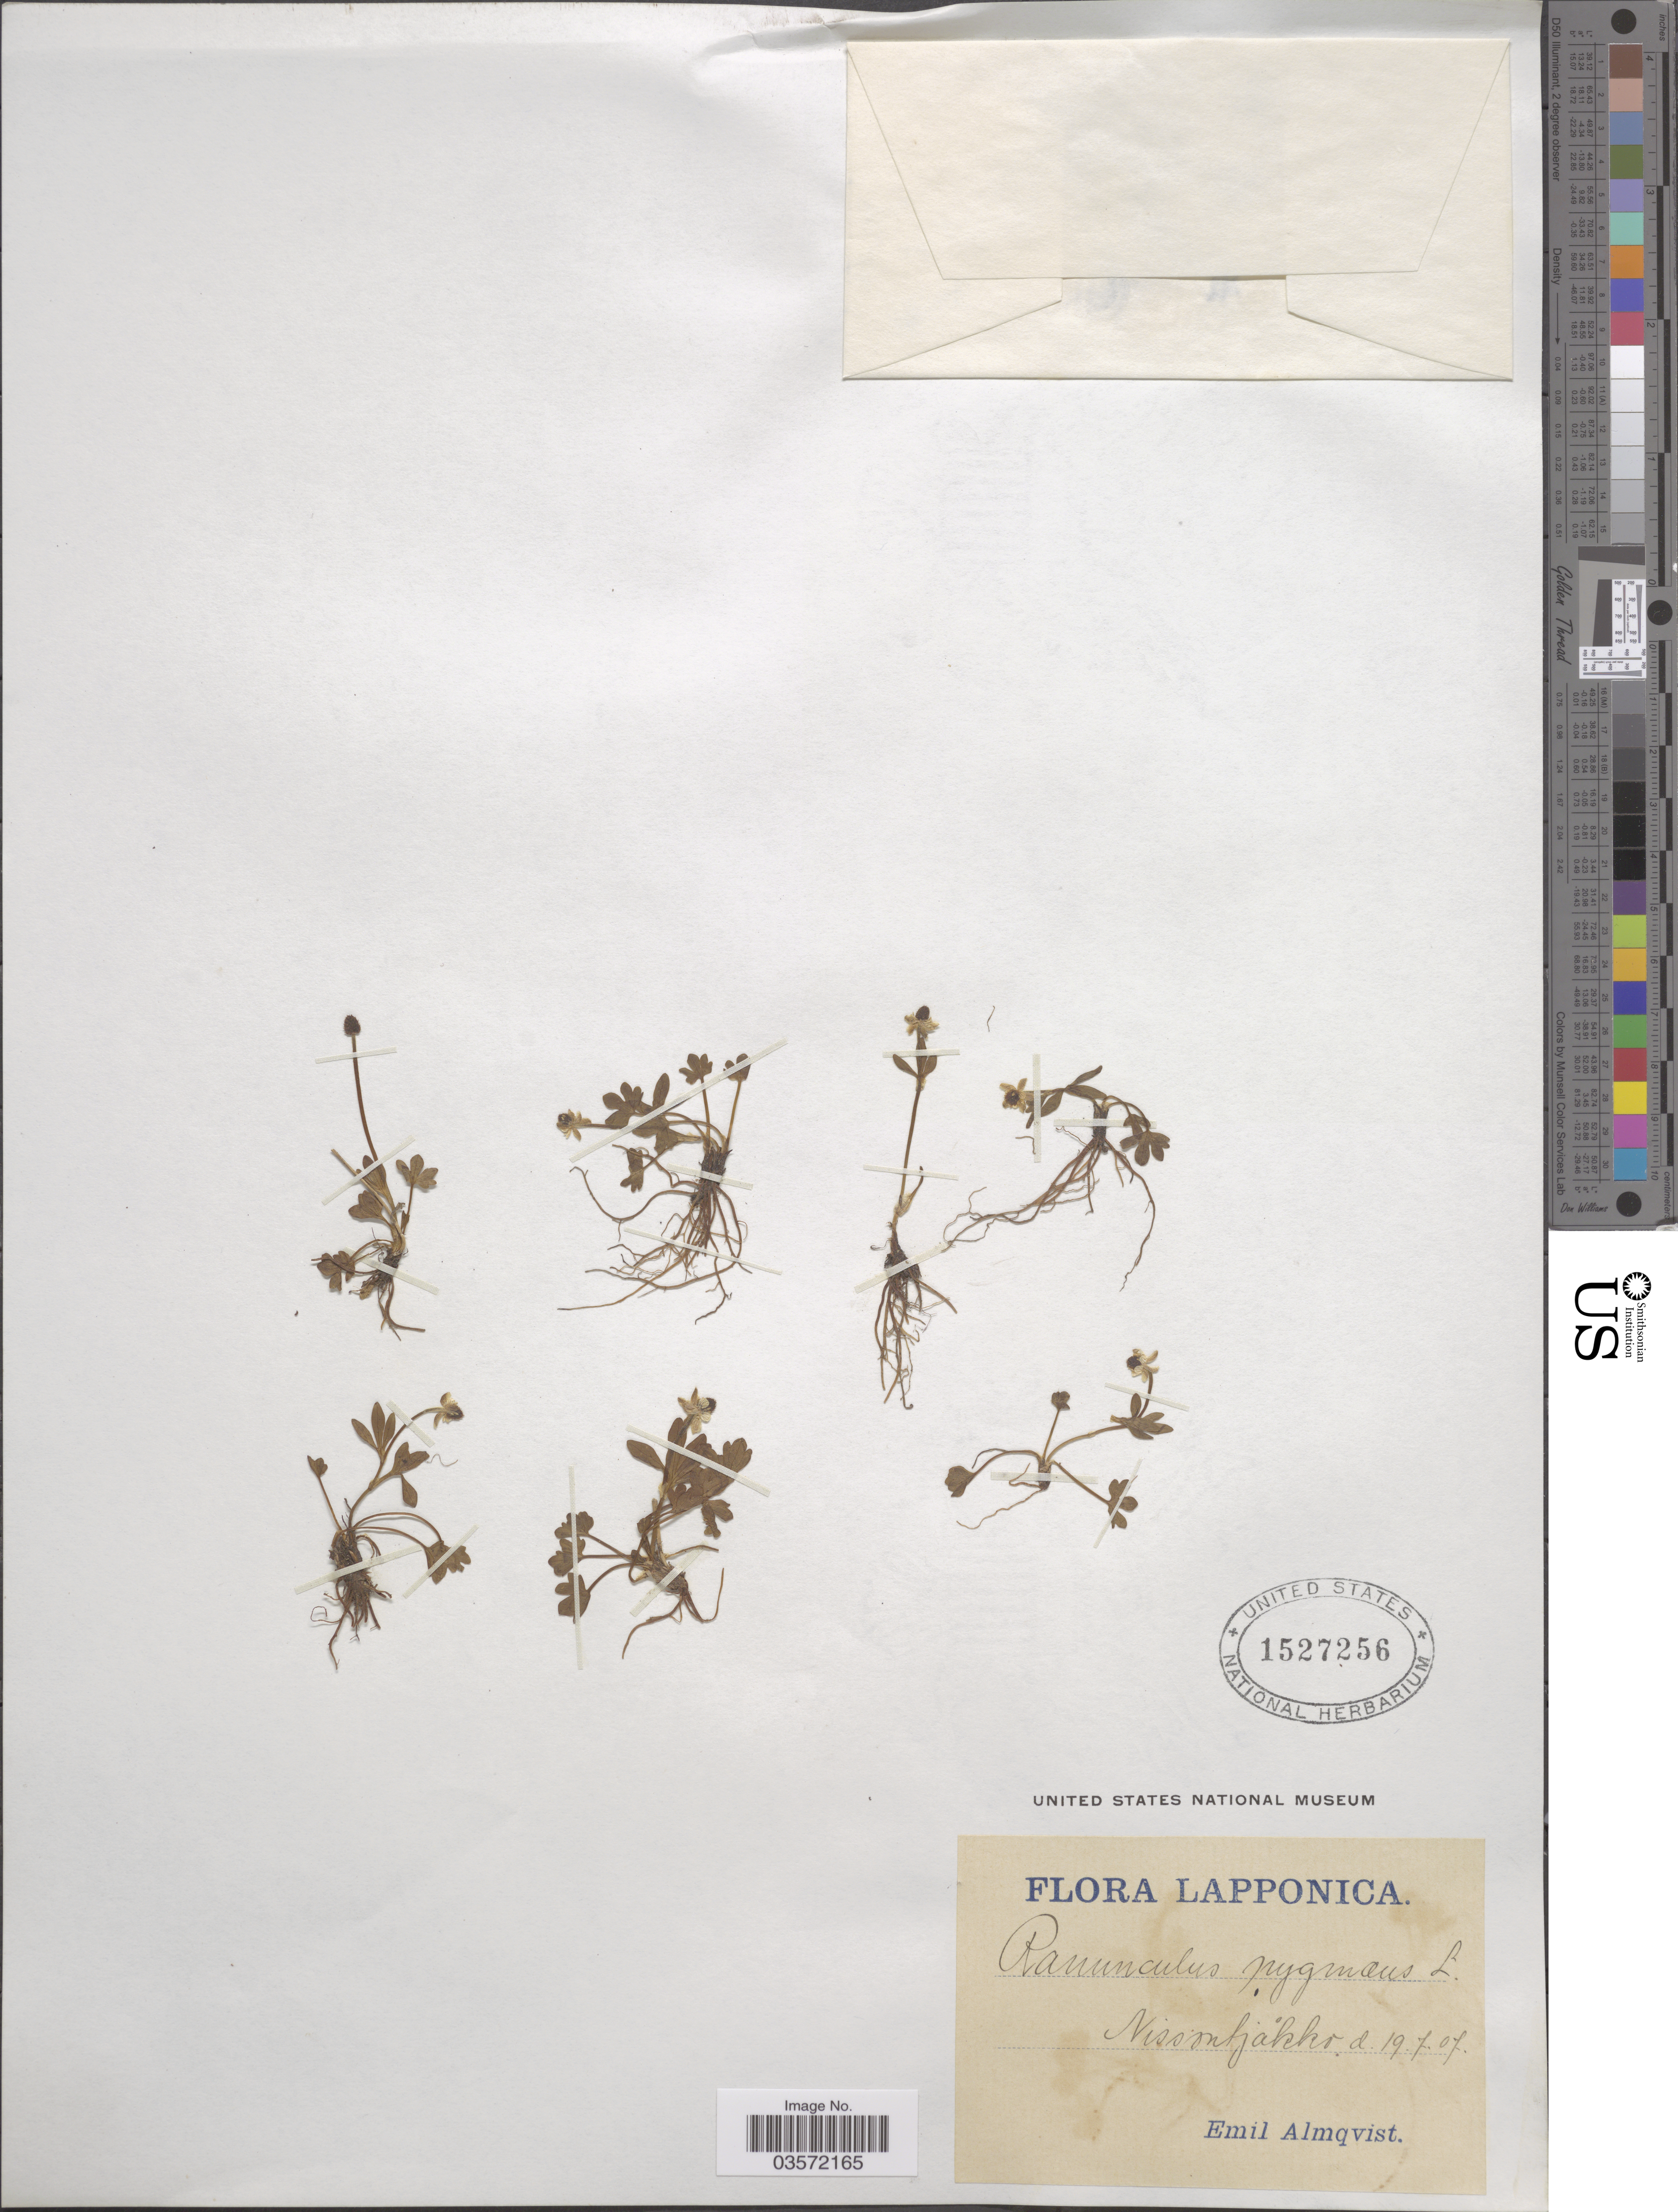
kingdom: Plantae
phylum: Tracheophyta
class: Magnoliopsida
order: Ranunculales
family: Ranunculaceae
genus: Ranunculus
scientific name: Ranunculus pygmaeus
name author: Wahlenb.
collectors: E. Almqvist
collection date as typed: Transcribed d/m/y: 19/7/7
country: Sweden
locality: Lapponica. Nissontjakko.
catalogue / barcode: US 1527256